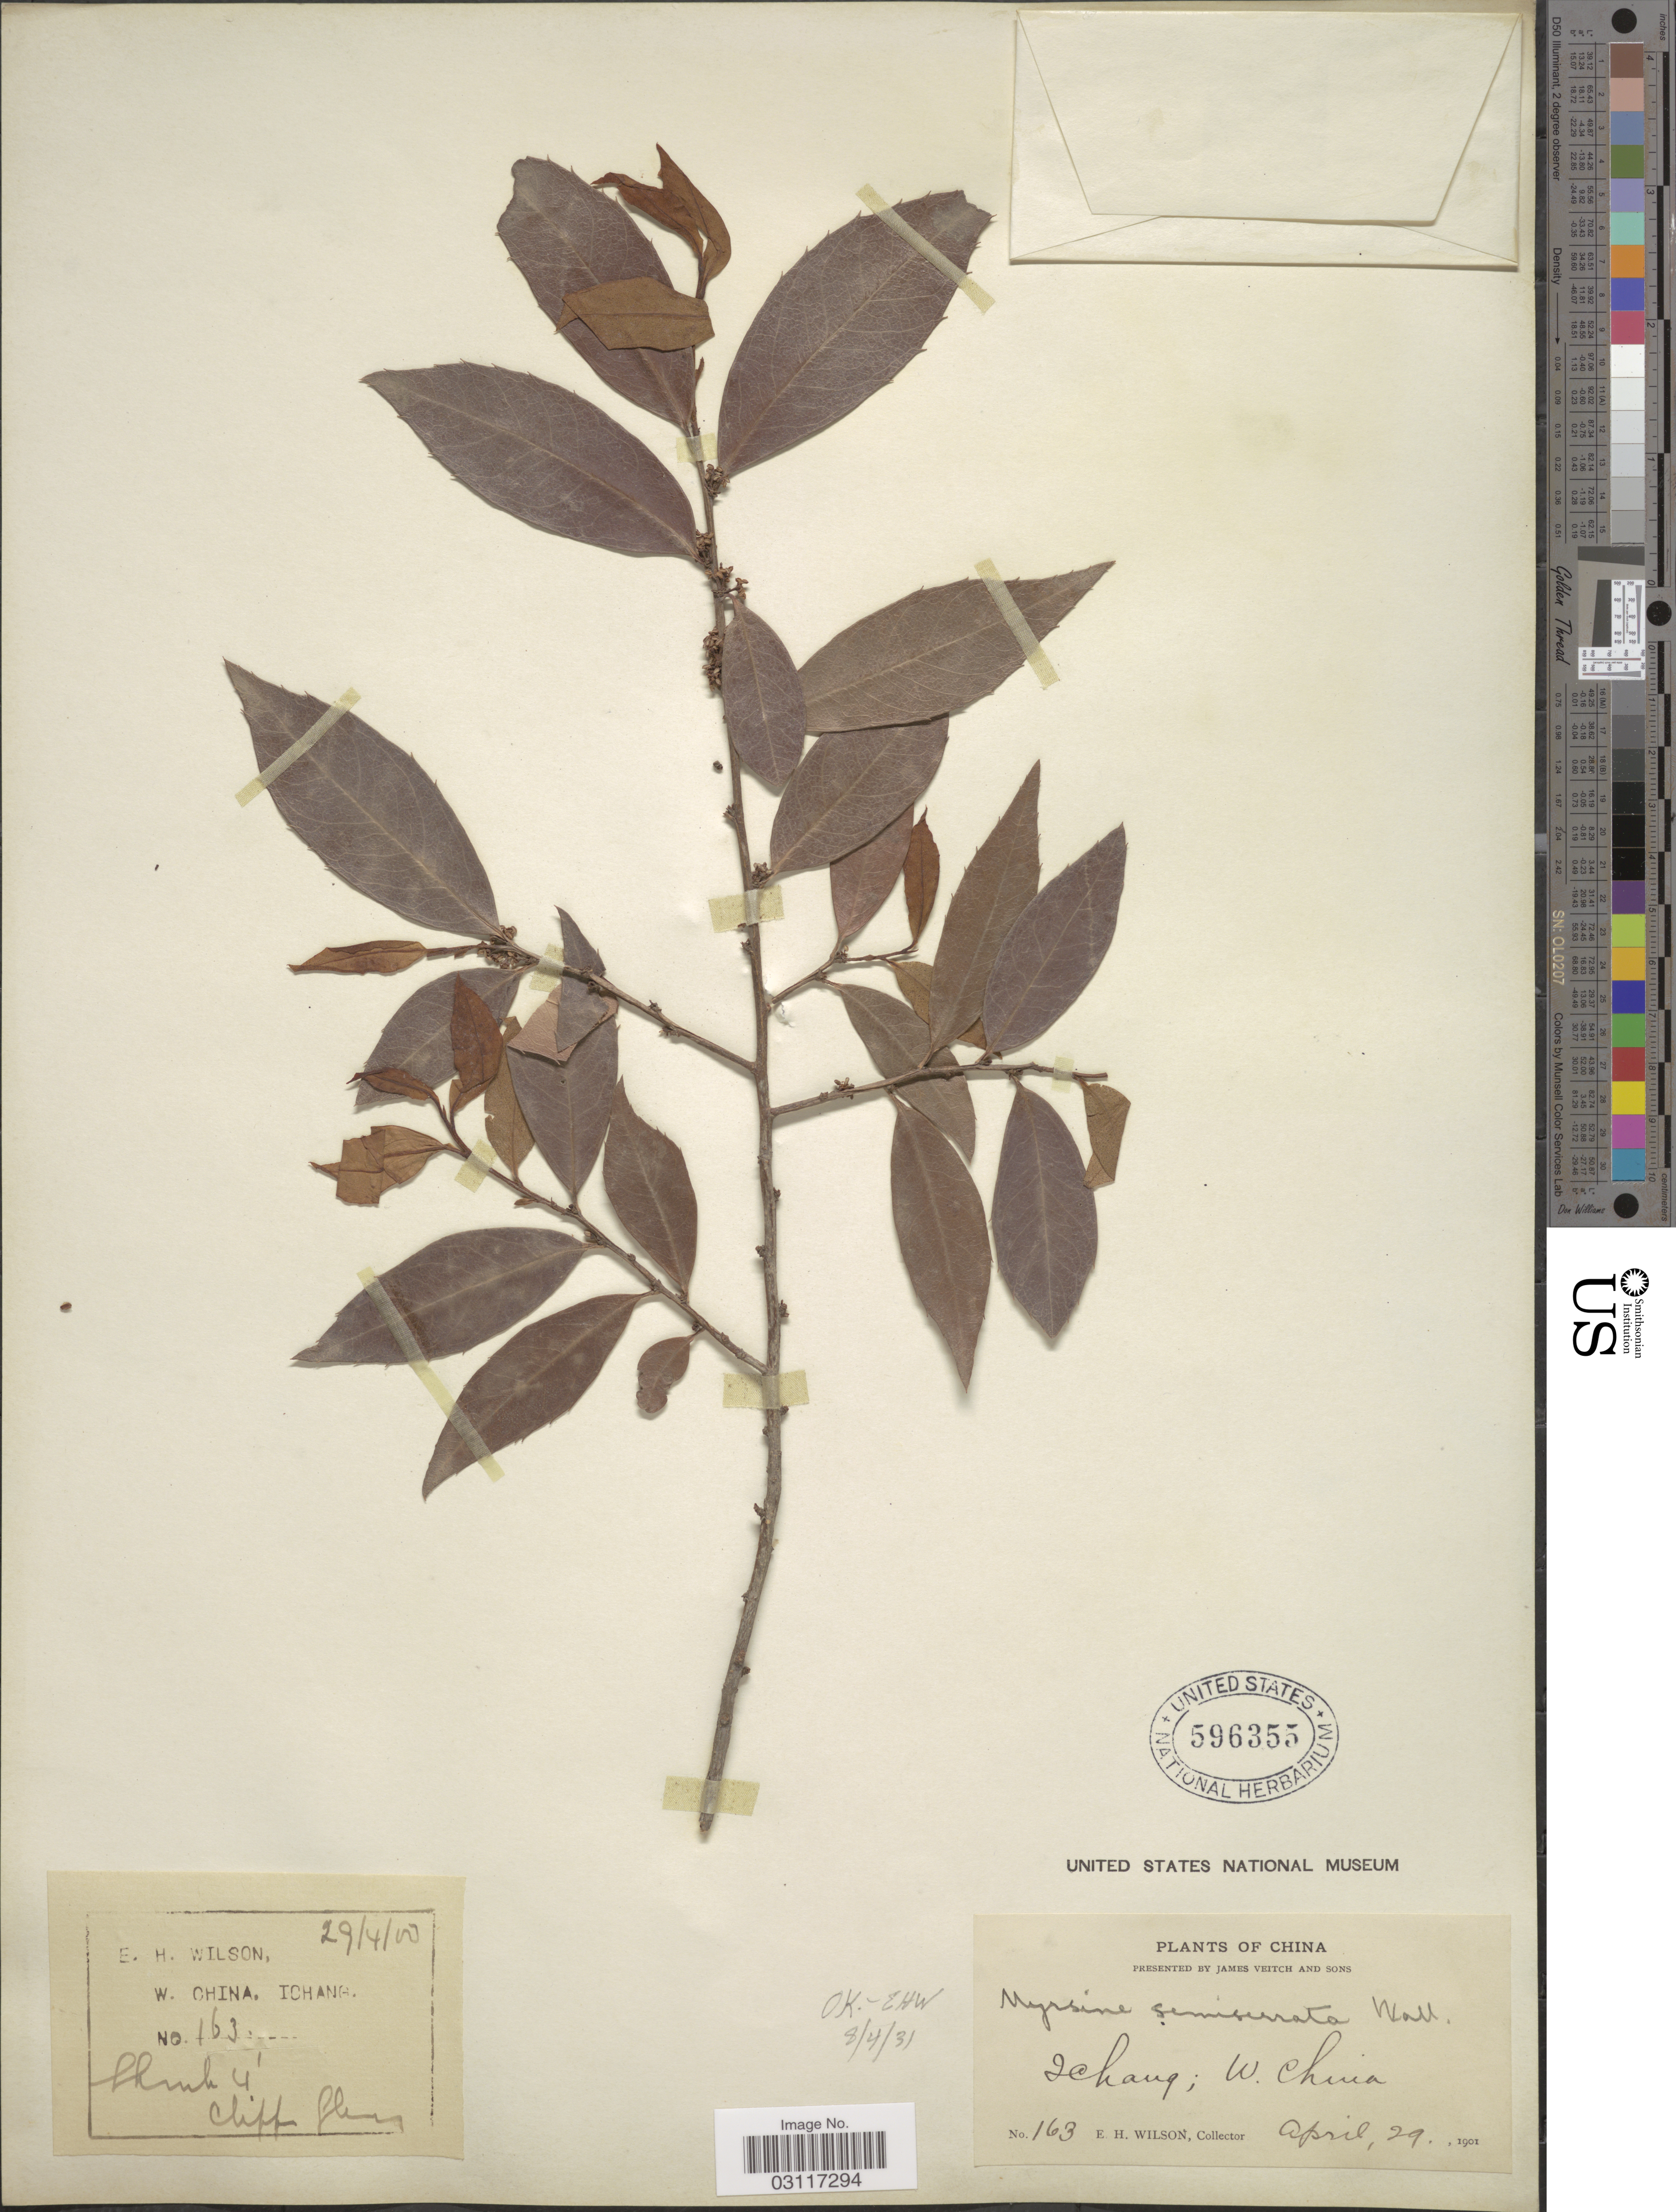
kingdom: Plantae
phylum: Tracheophyta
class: Magnoliopsida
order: Ericales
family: Primulaceae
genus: Myrsine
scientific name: Myrsine semiserrata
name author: Wall.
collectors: E. Wilson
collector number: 163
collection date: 1901-04-29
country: China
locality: W. China. Ichang.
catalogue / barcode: US 596355